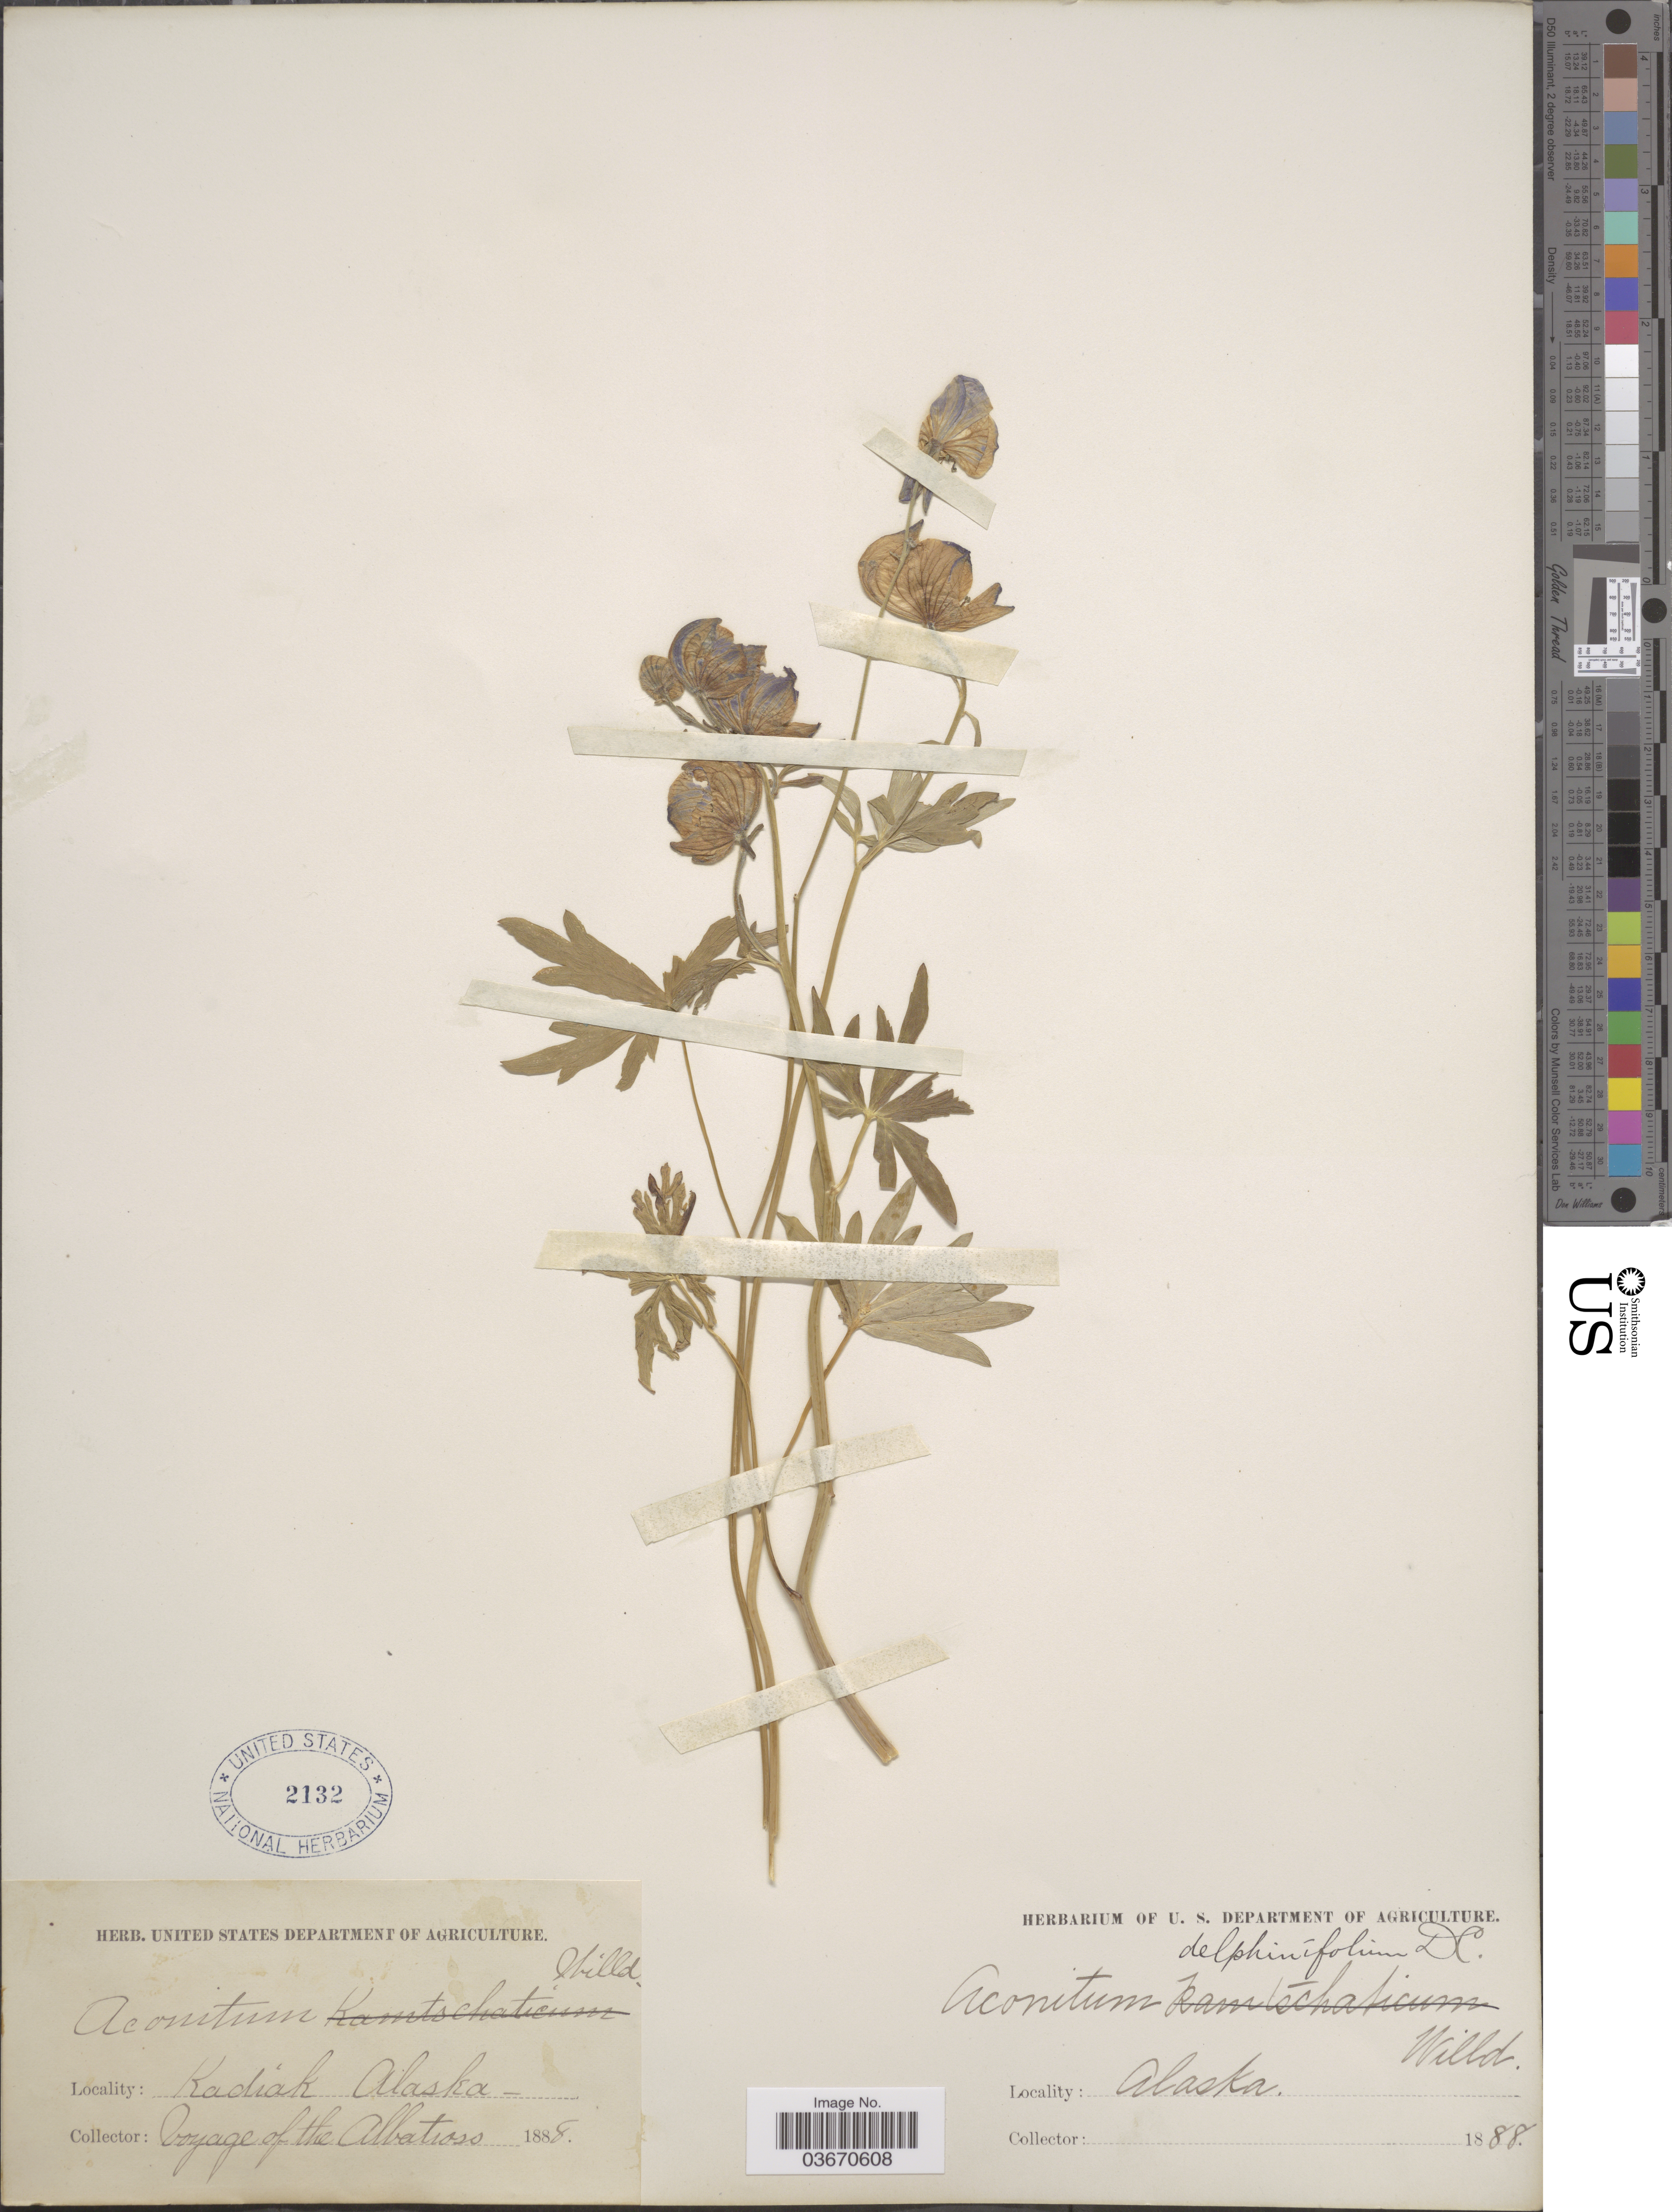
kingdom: Plantae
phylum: Tracheophyta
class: Magnoliopsida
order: Ranunculales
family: Ranunculaceae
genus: Aconitum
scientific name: Aconitum delphinifolium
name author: DC.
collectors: Voyage of Albatross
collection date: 1888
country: United States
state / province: Alaska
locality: Kadiak.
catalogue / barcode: US 2132